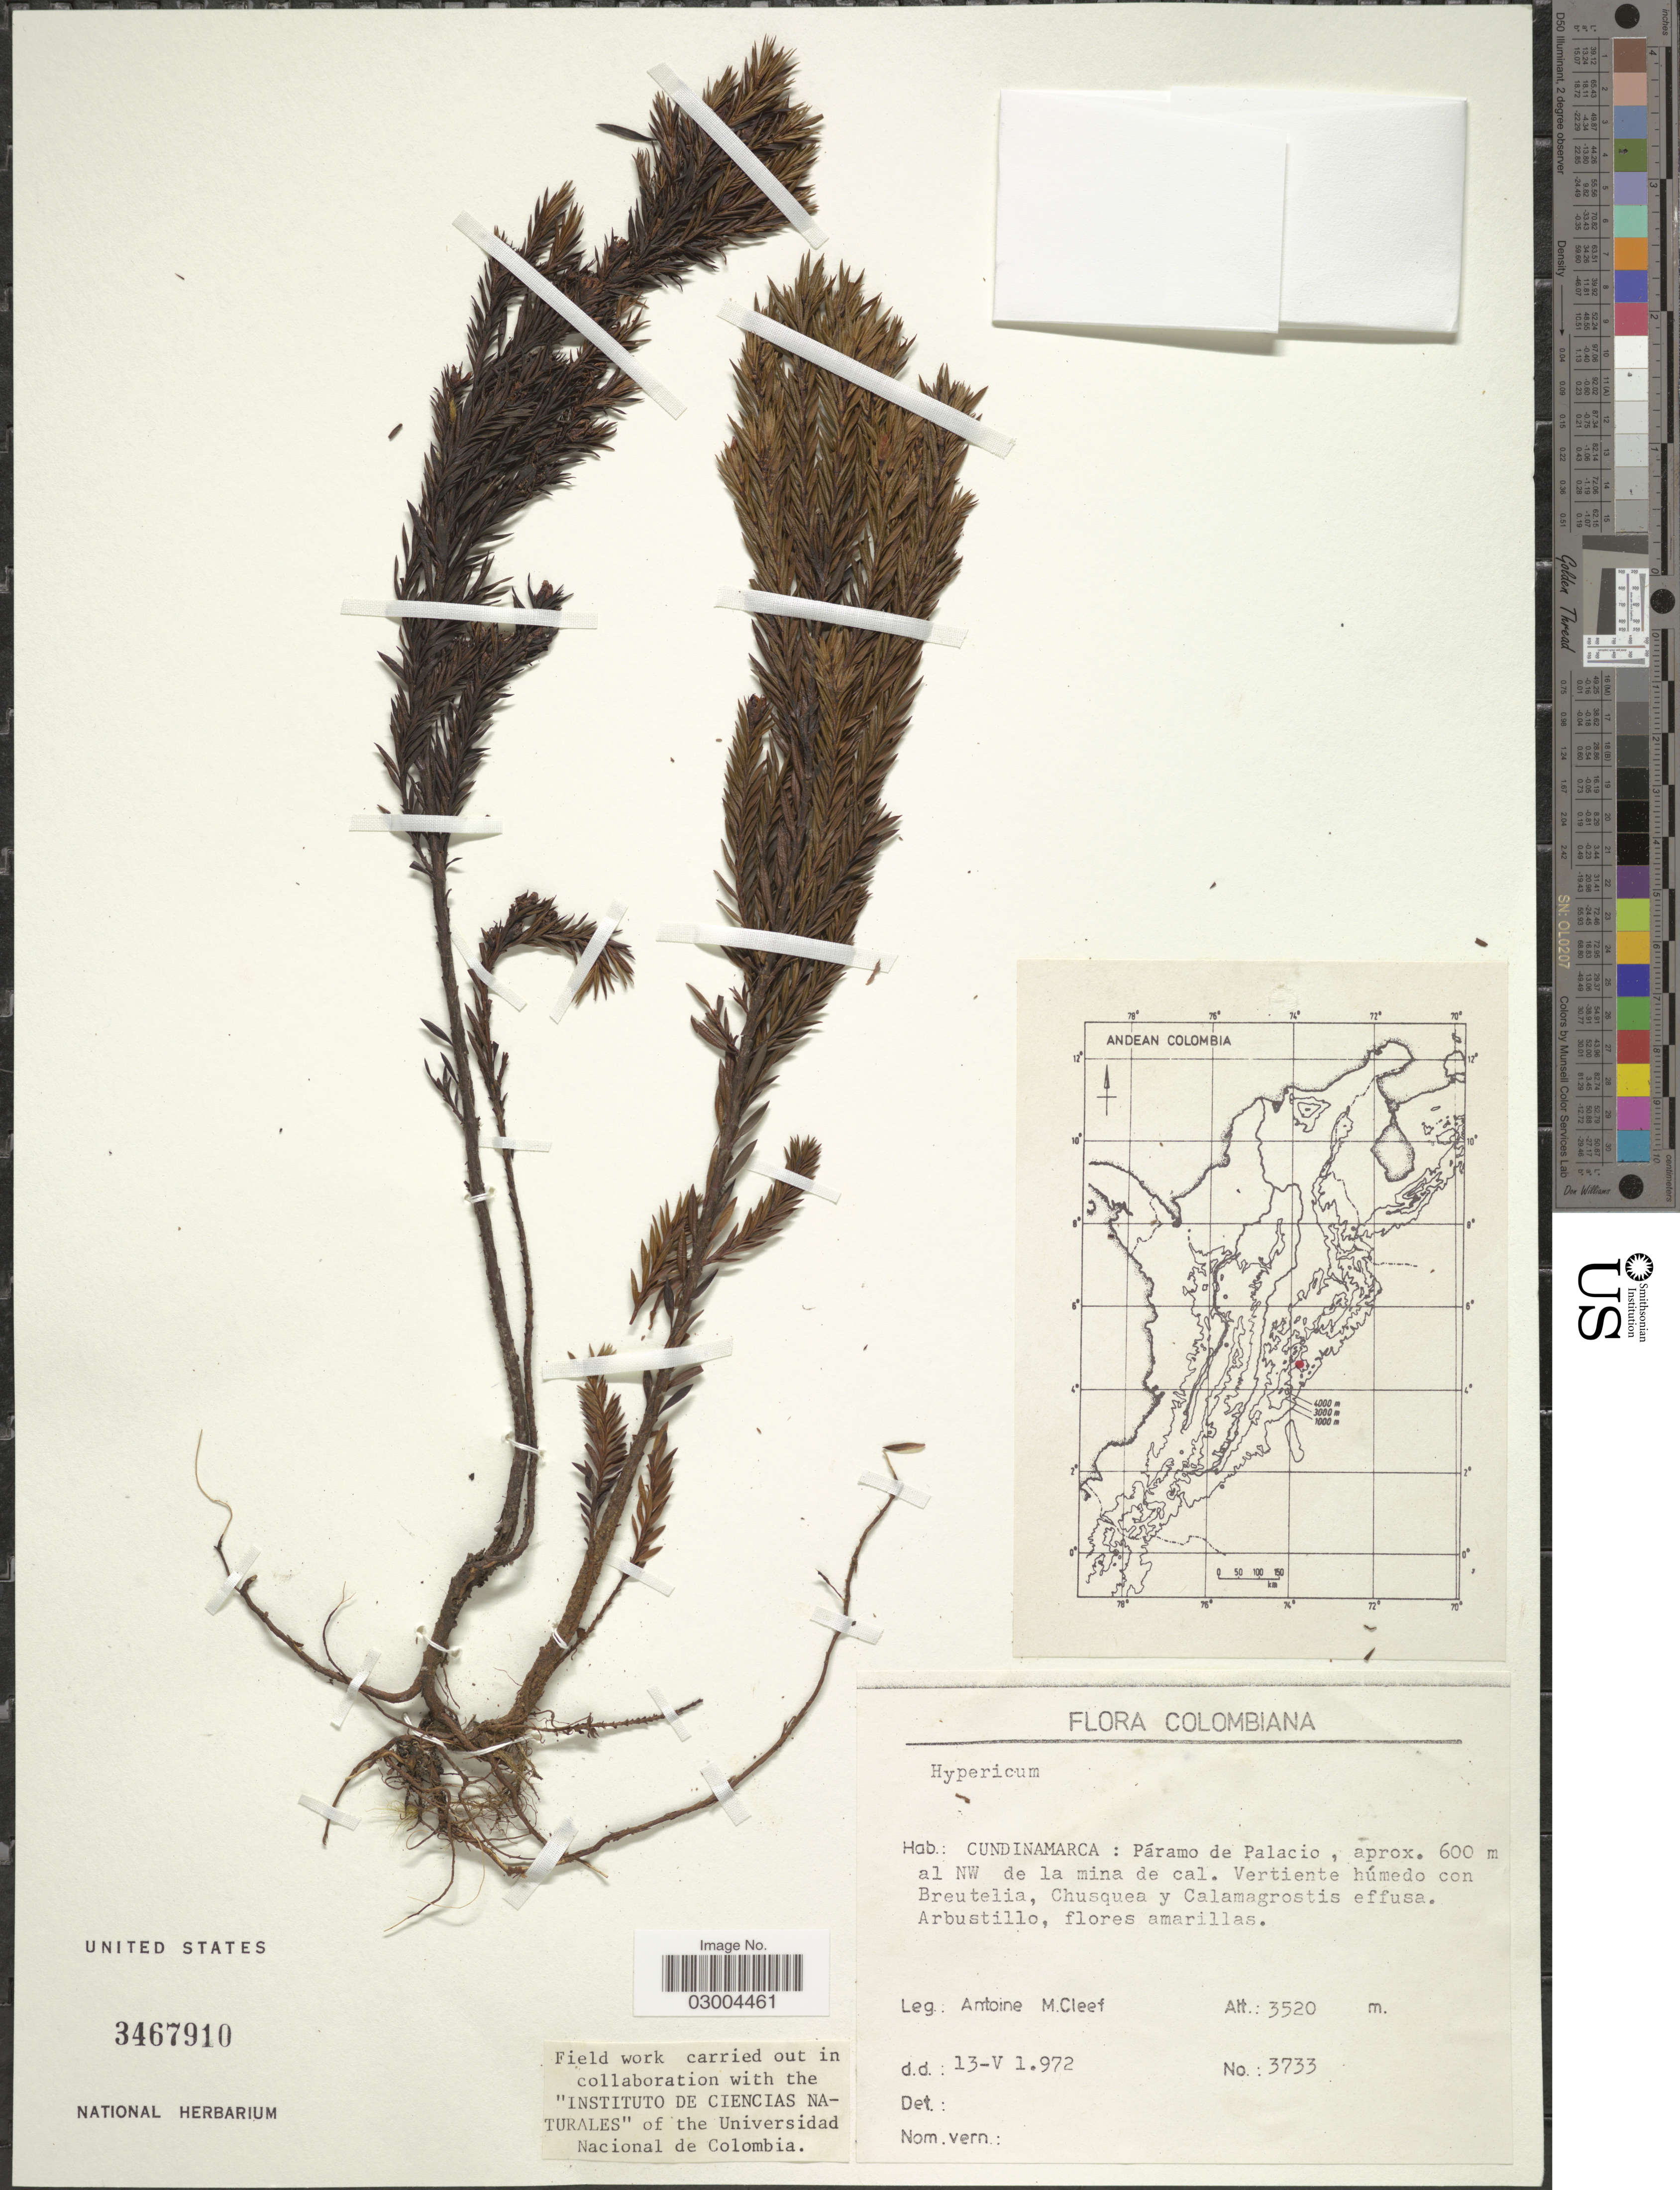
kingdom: Plantae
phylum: Tracheophyta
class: Magnoliopsida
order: Malpighiales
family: Hypericaceae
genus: Hypericum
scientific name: Hypericum sp.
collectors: A. M. Cleef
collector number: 3733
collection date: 1972-05-13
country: Colombia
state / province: Cundinamarca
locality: Páramo de Palacio, aprox. 600 m al NW de la mina de cal.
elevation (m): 3520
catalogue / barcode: US 3467910